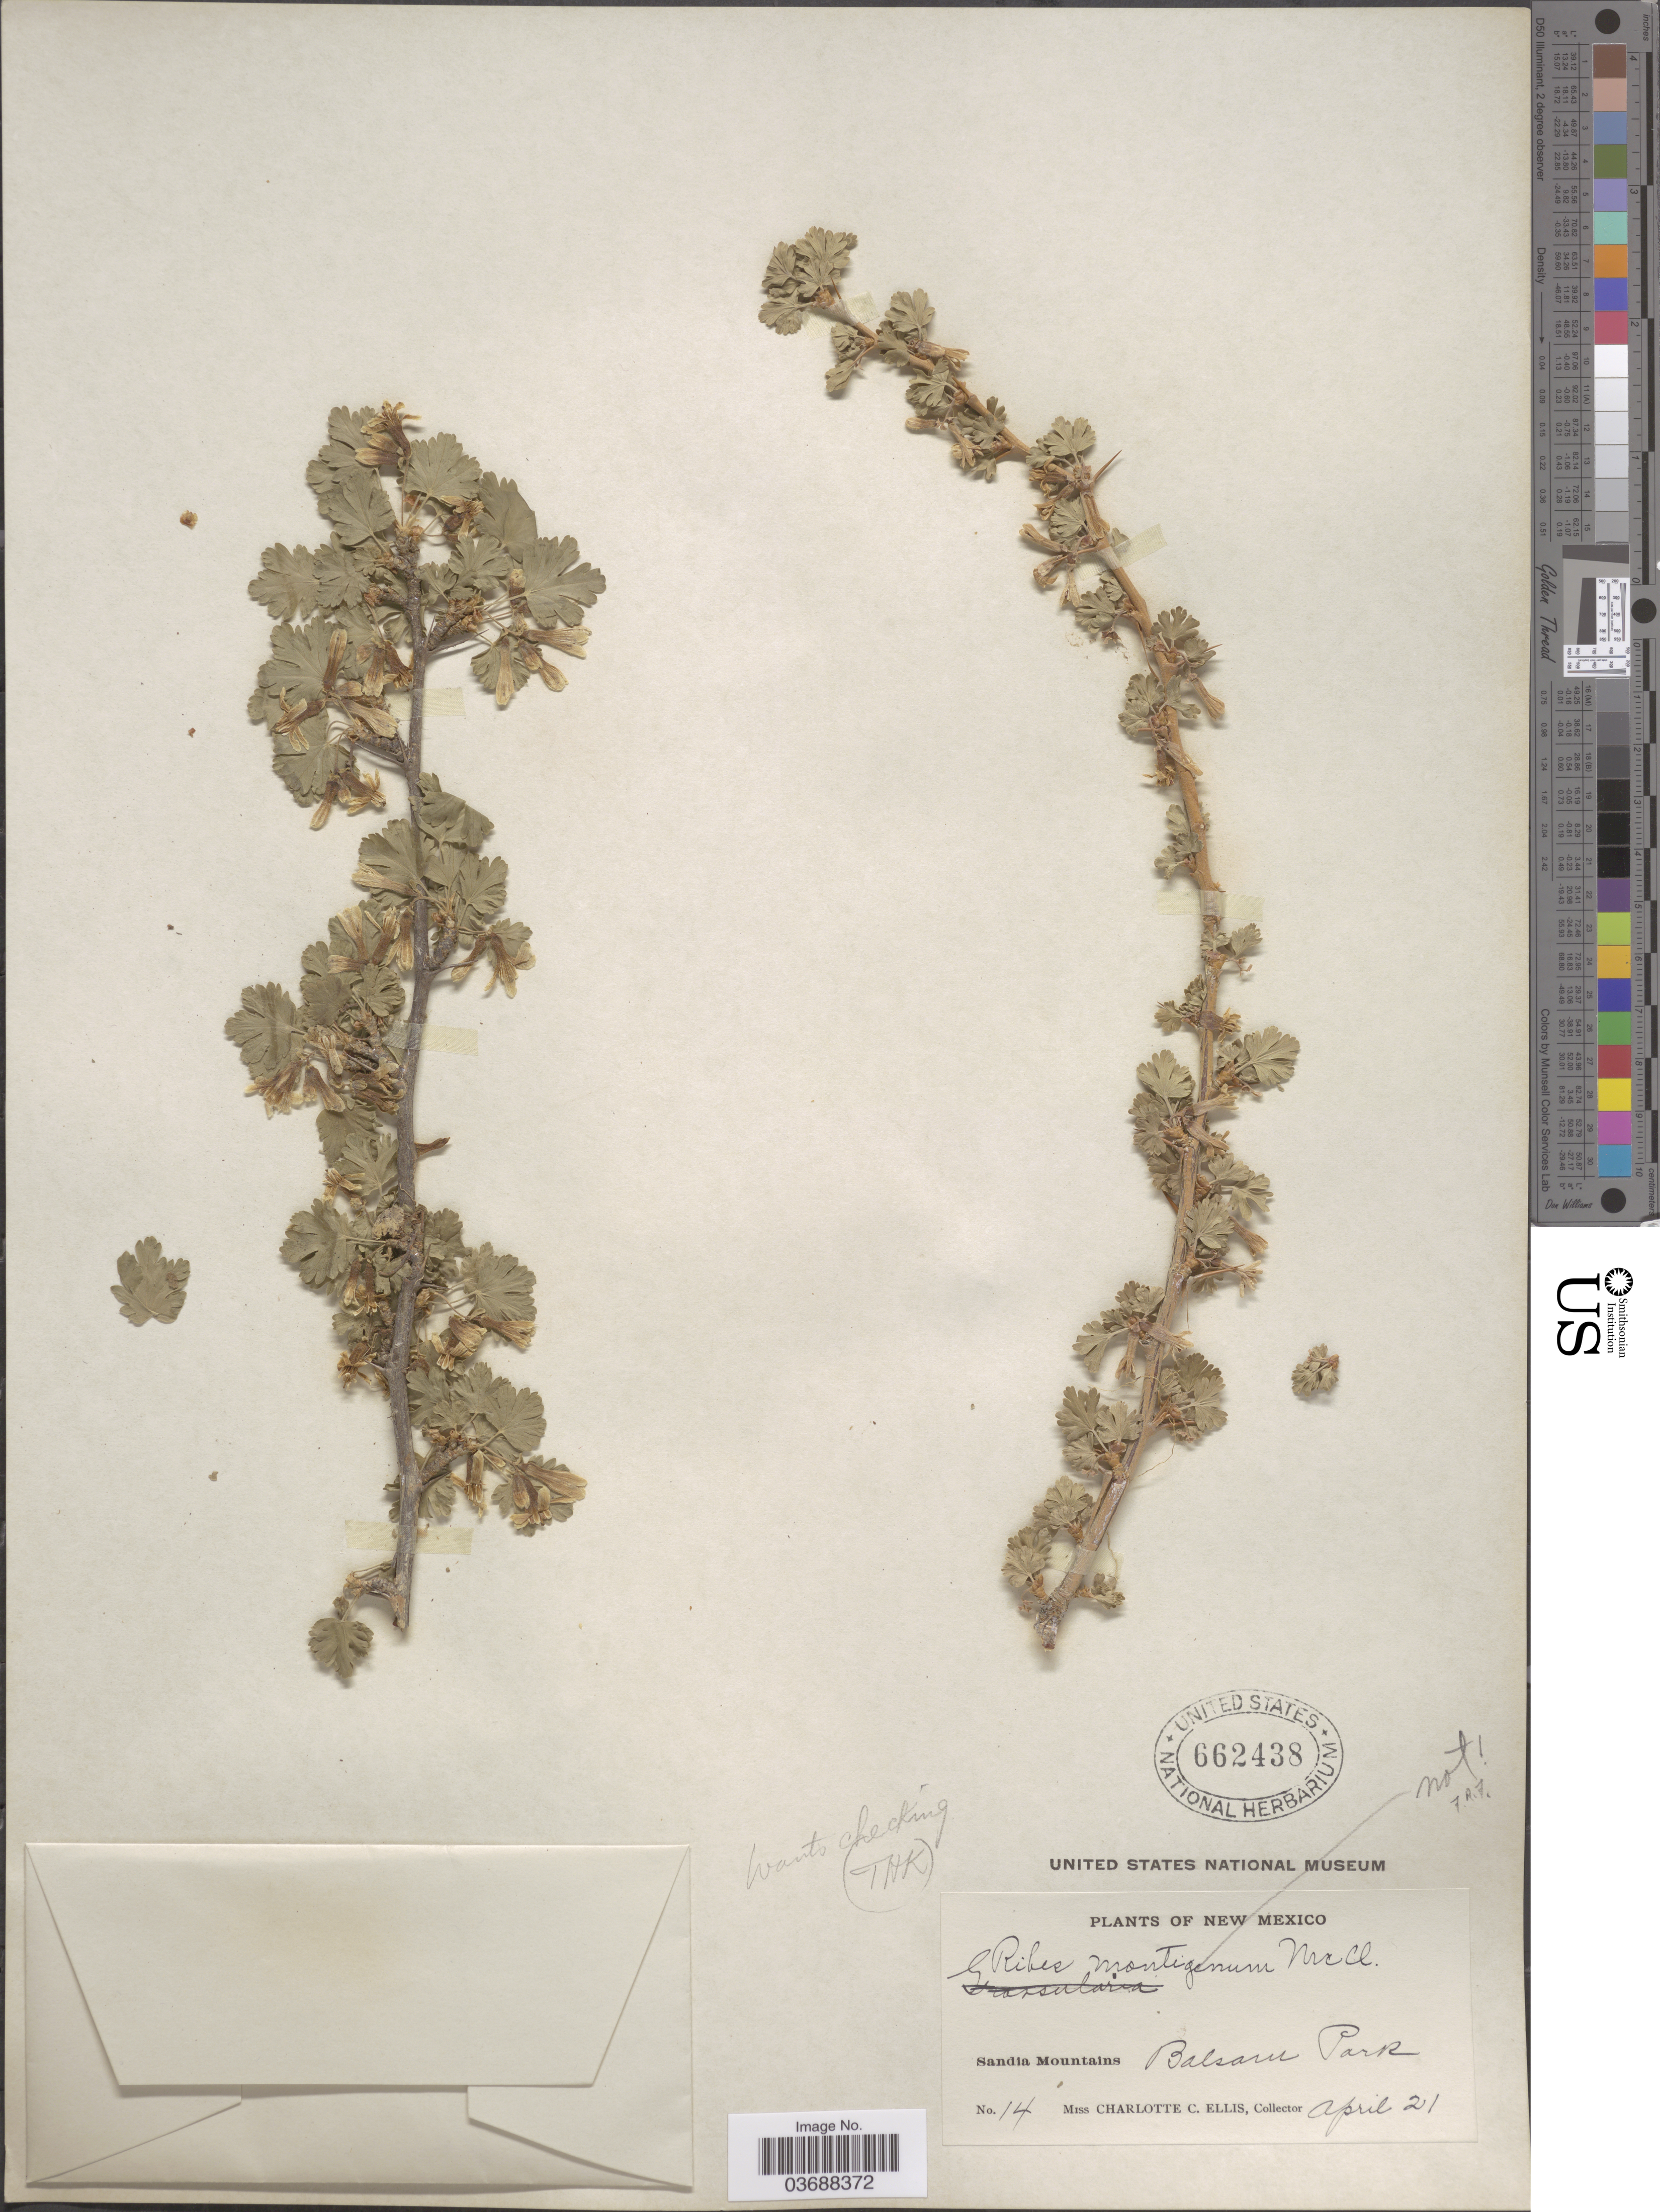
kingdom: Plantae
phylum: Tracheophyta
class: Magnoliopsida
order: Saxifragales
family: Grossulariaceae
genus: Ribes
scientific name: Ribes montigenum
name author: McClatchie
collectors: C. C. Ellis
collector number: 14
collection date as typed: Transcribed d/m/y: /4/21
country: United States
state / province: New Mexico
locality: Sandia Mountains, Balsam Peak.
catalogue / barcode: US 662438